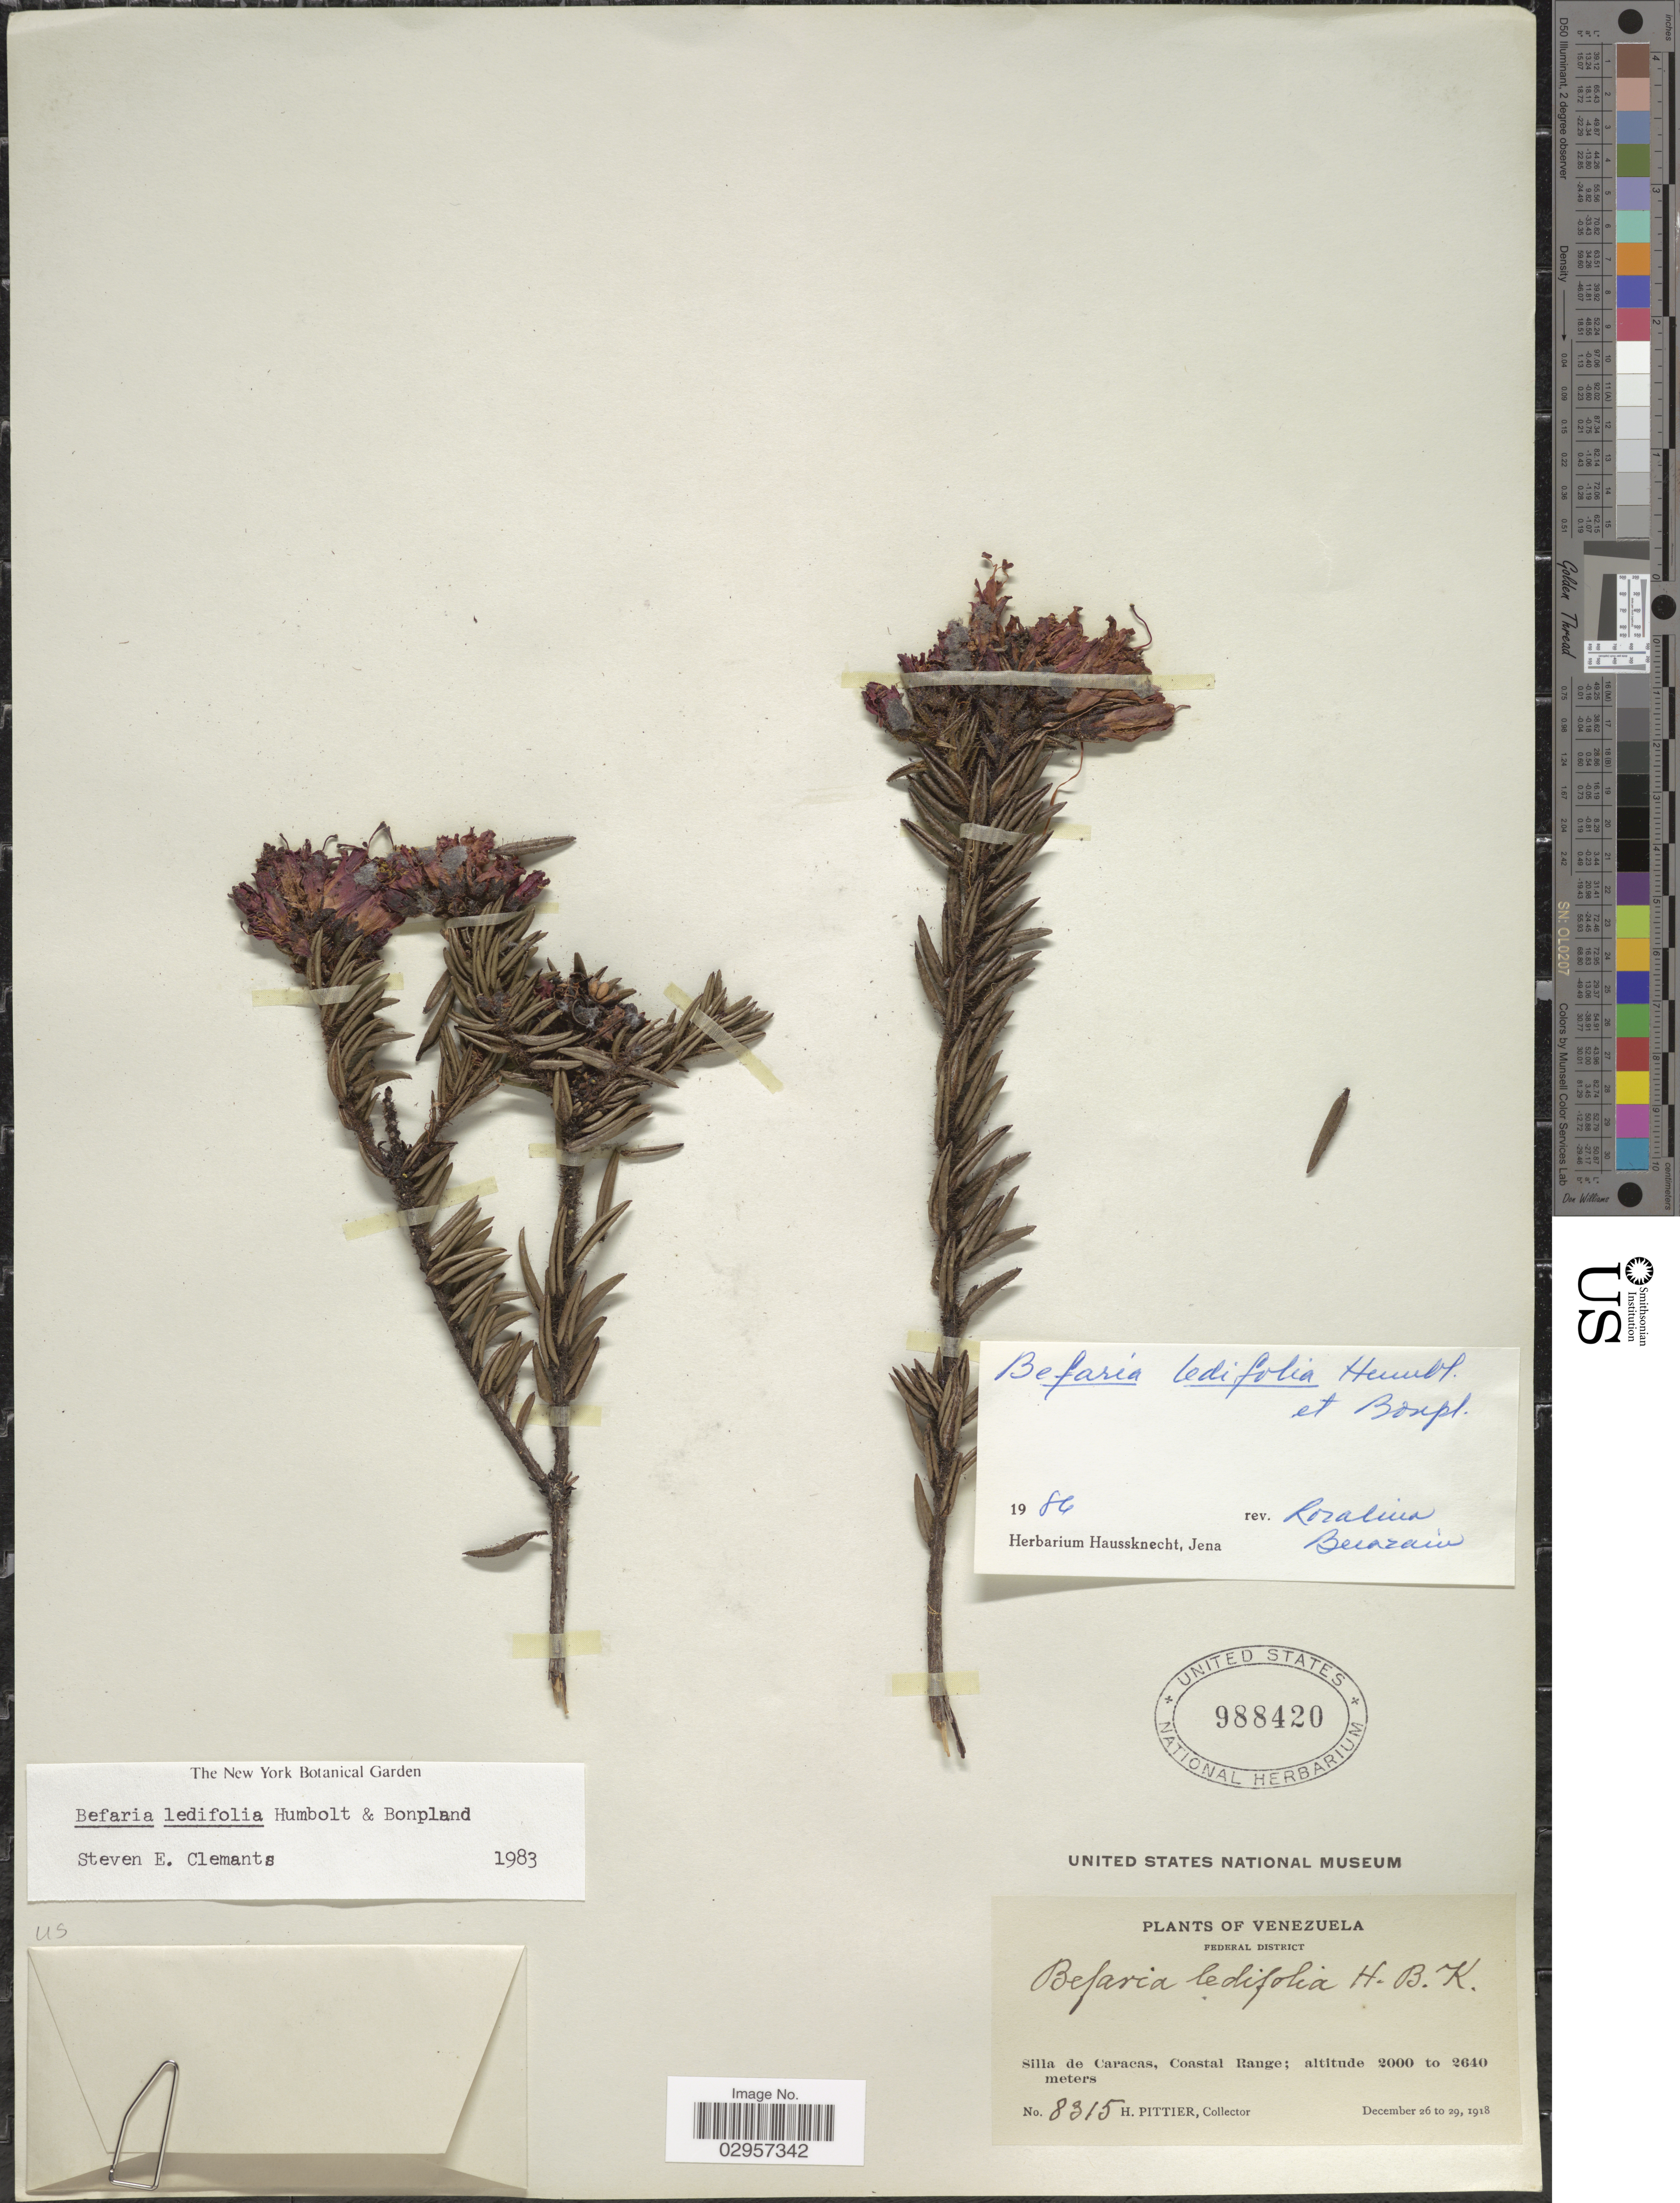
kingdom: Plantae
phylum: Tracheophyta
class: Magnoliopsida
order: Ericales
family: Ericaceae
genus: Befaria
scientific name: Befaria ledifolia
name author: Bonpl.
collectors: H. F. Pittier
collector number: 8315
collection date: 1918-12-26/1918-12-29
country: Venezuela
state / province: Distrito Federal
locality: Federal District, Silla de Caracas, Coastal Range.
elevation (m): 2000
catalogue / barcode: US 988420